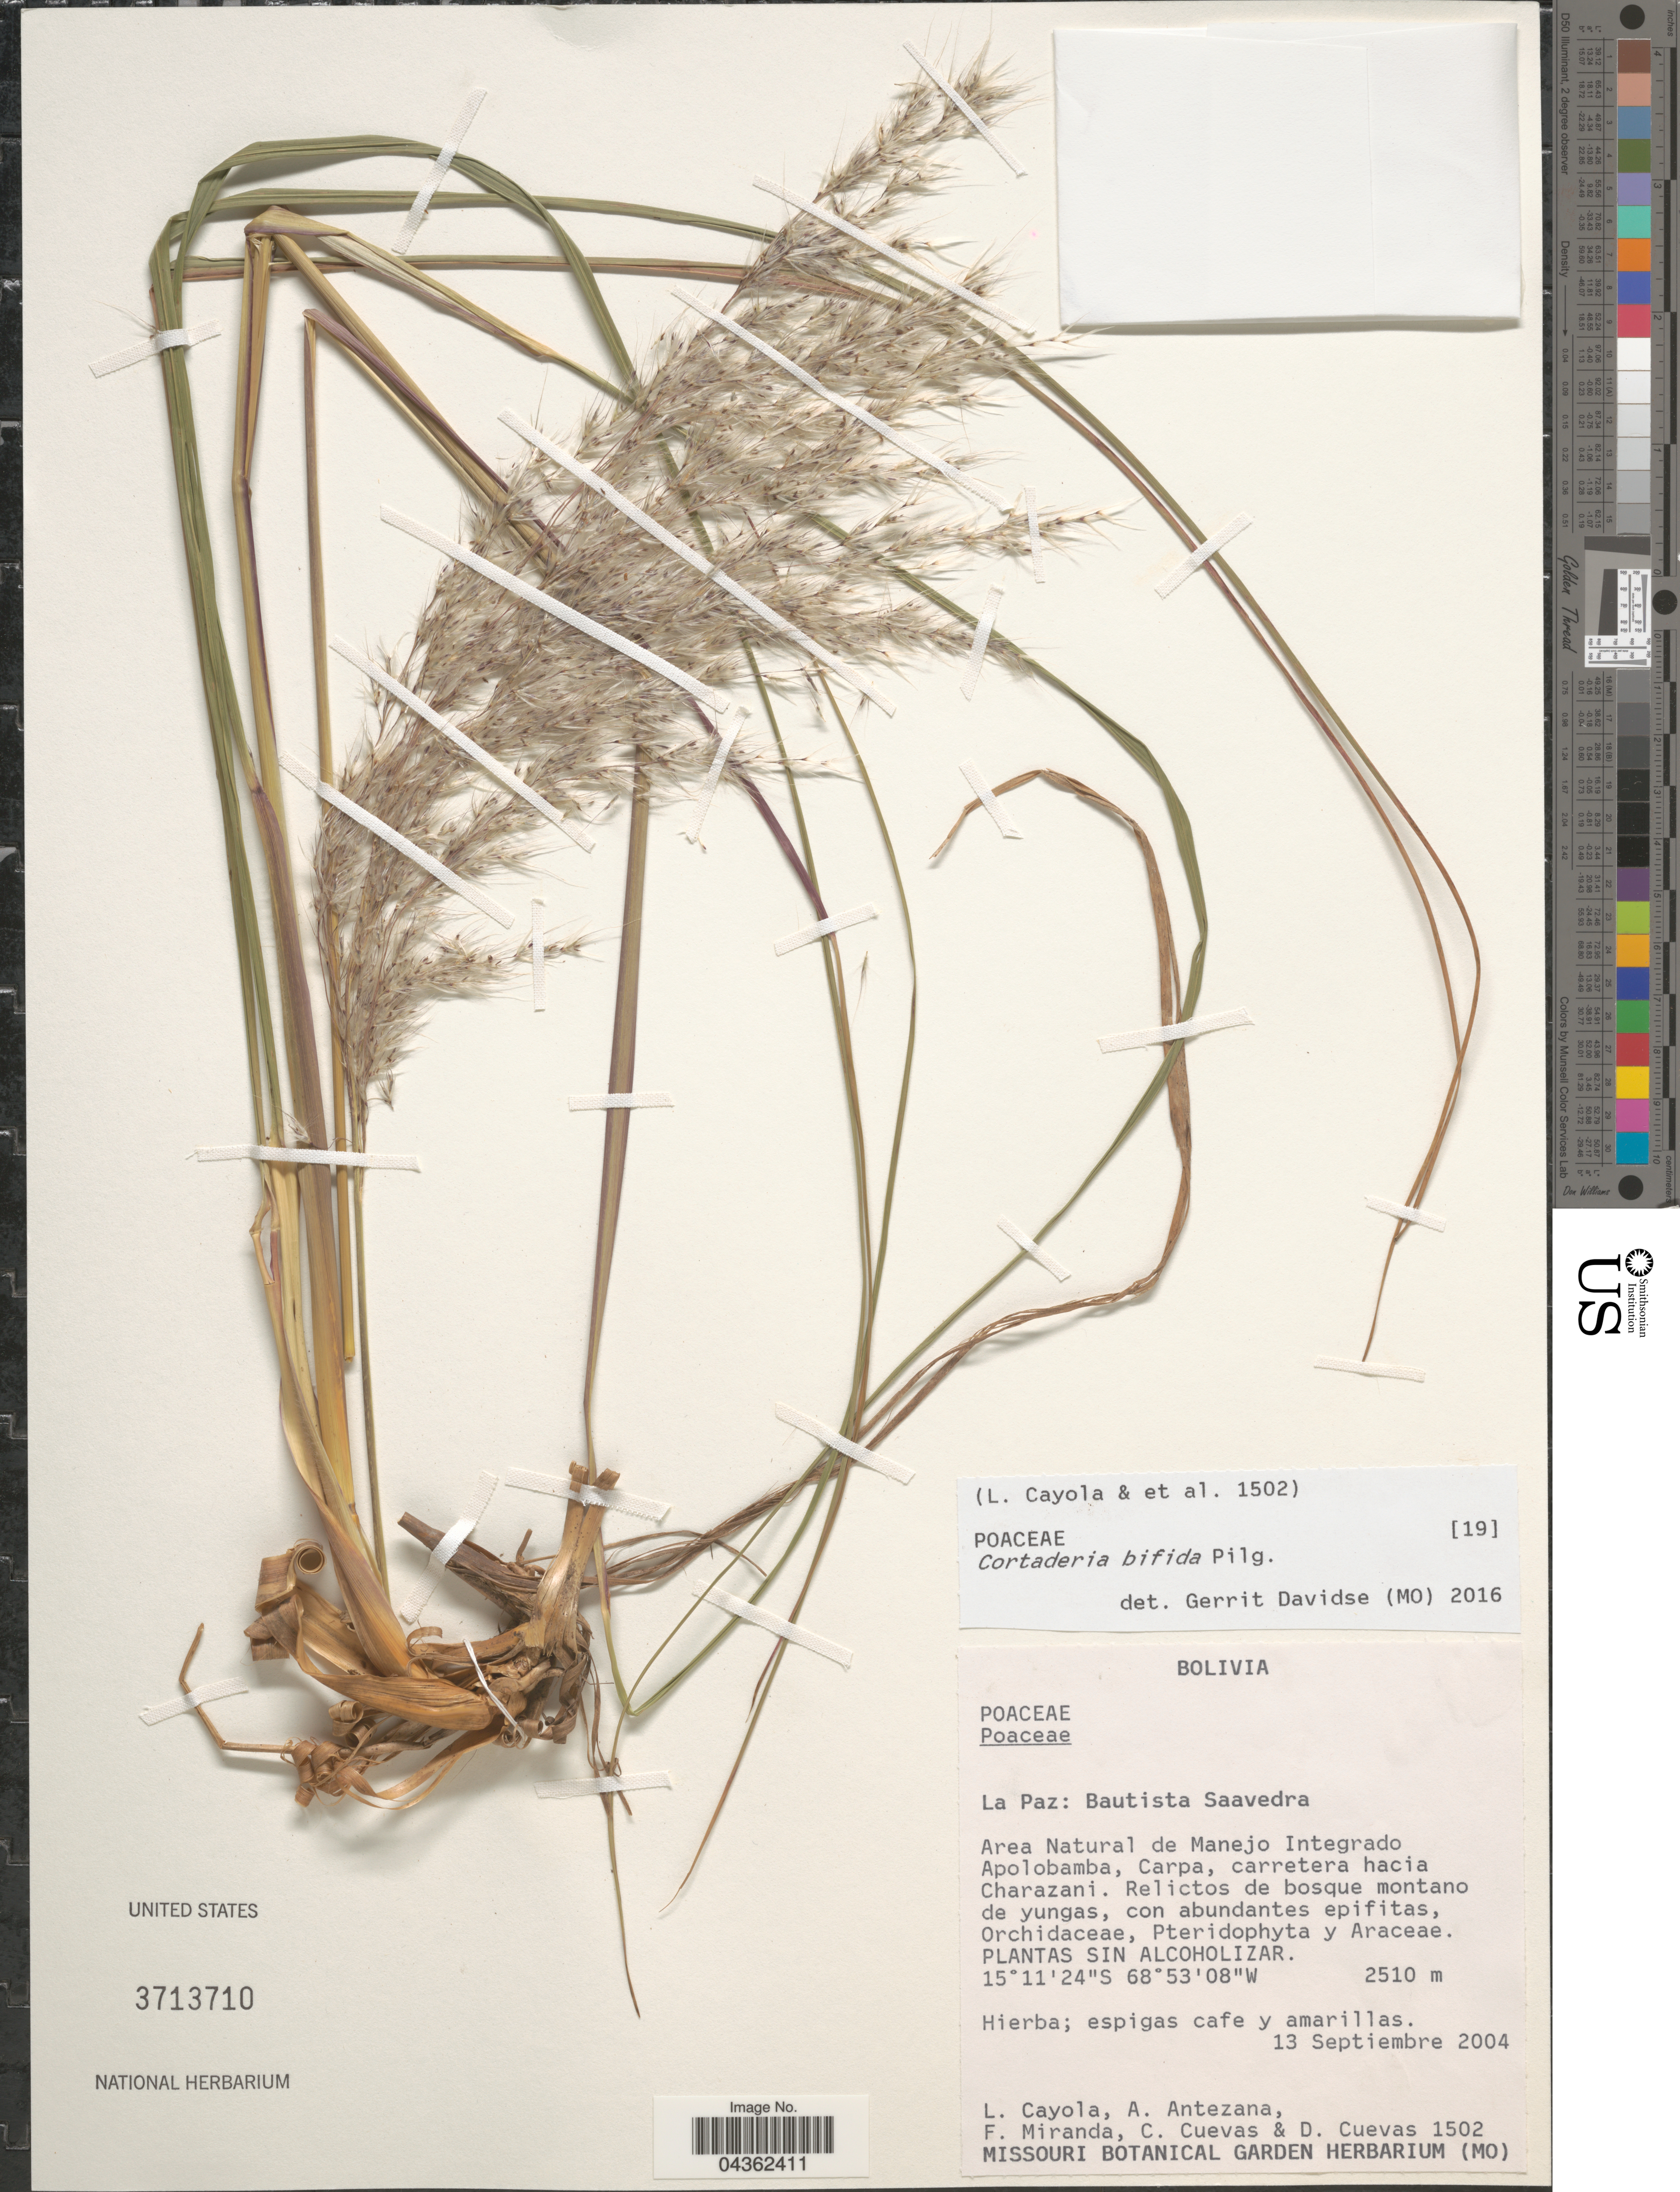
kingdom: Plantae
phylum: Tracheophyta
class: Liliopsida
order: Poales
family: Poaceae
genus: Cortaderia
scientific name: Cortaderia bifida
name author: Pilg.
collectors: L. Cayola, A. Antezana, F. Miranda, C. Cuevas & D. Cuevas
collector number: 1502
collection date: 2004-09-13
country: Bolivia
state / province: La Paz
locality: Bautista Saavedra. Area Natural de Manejo Integrado Apolobamba, Carpa, carretera hacia Charazani.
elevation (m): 2510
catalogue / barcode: US 3713710